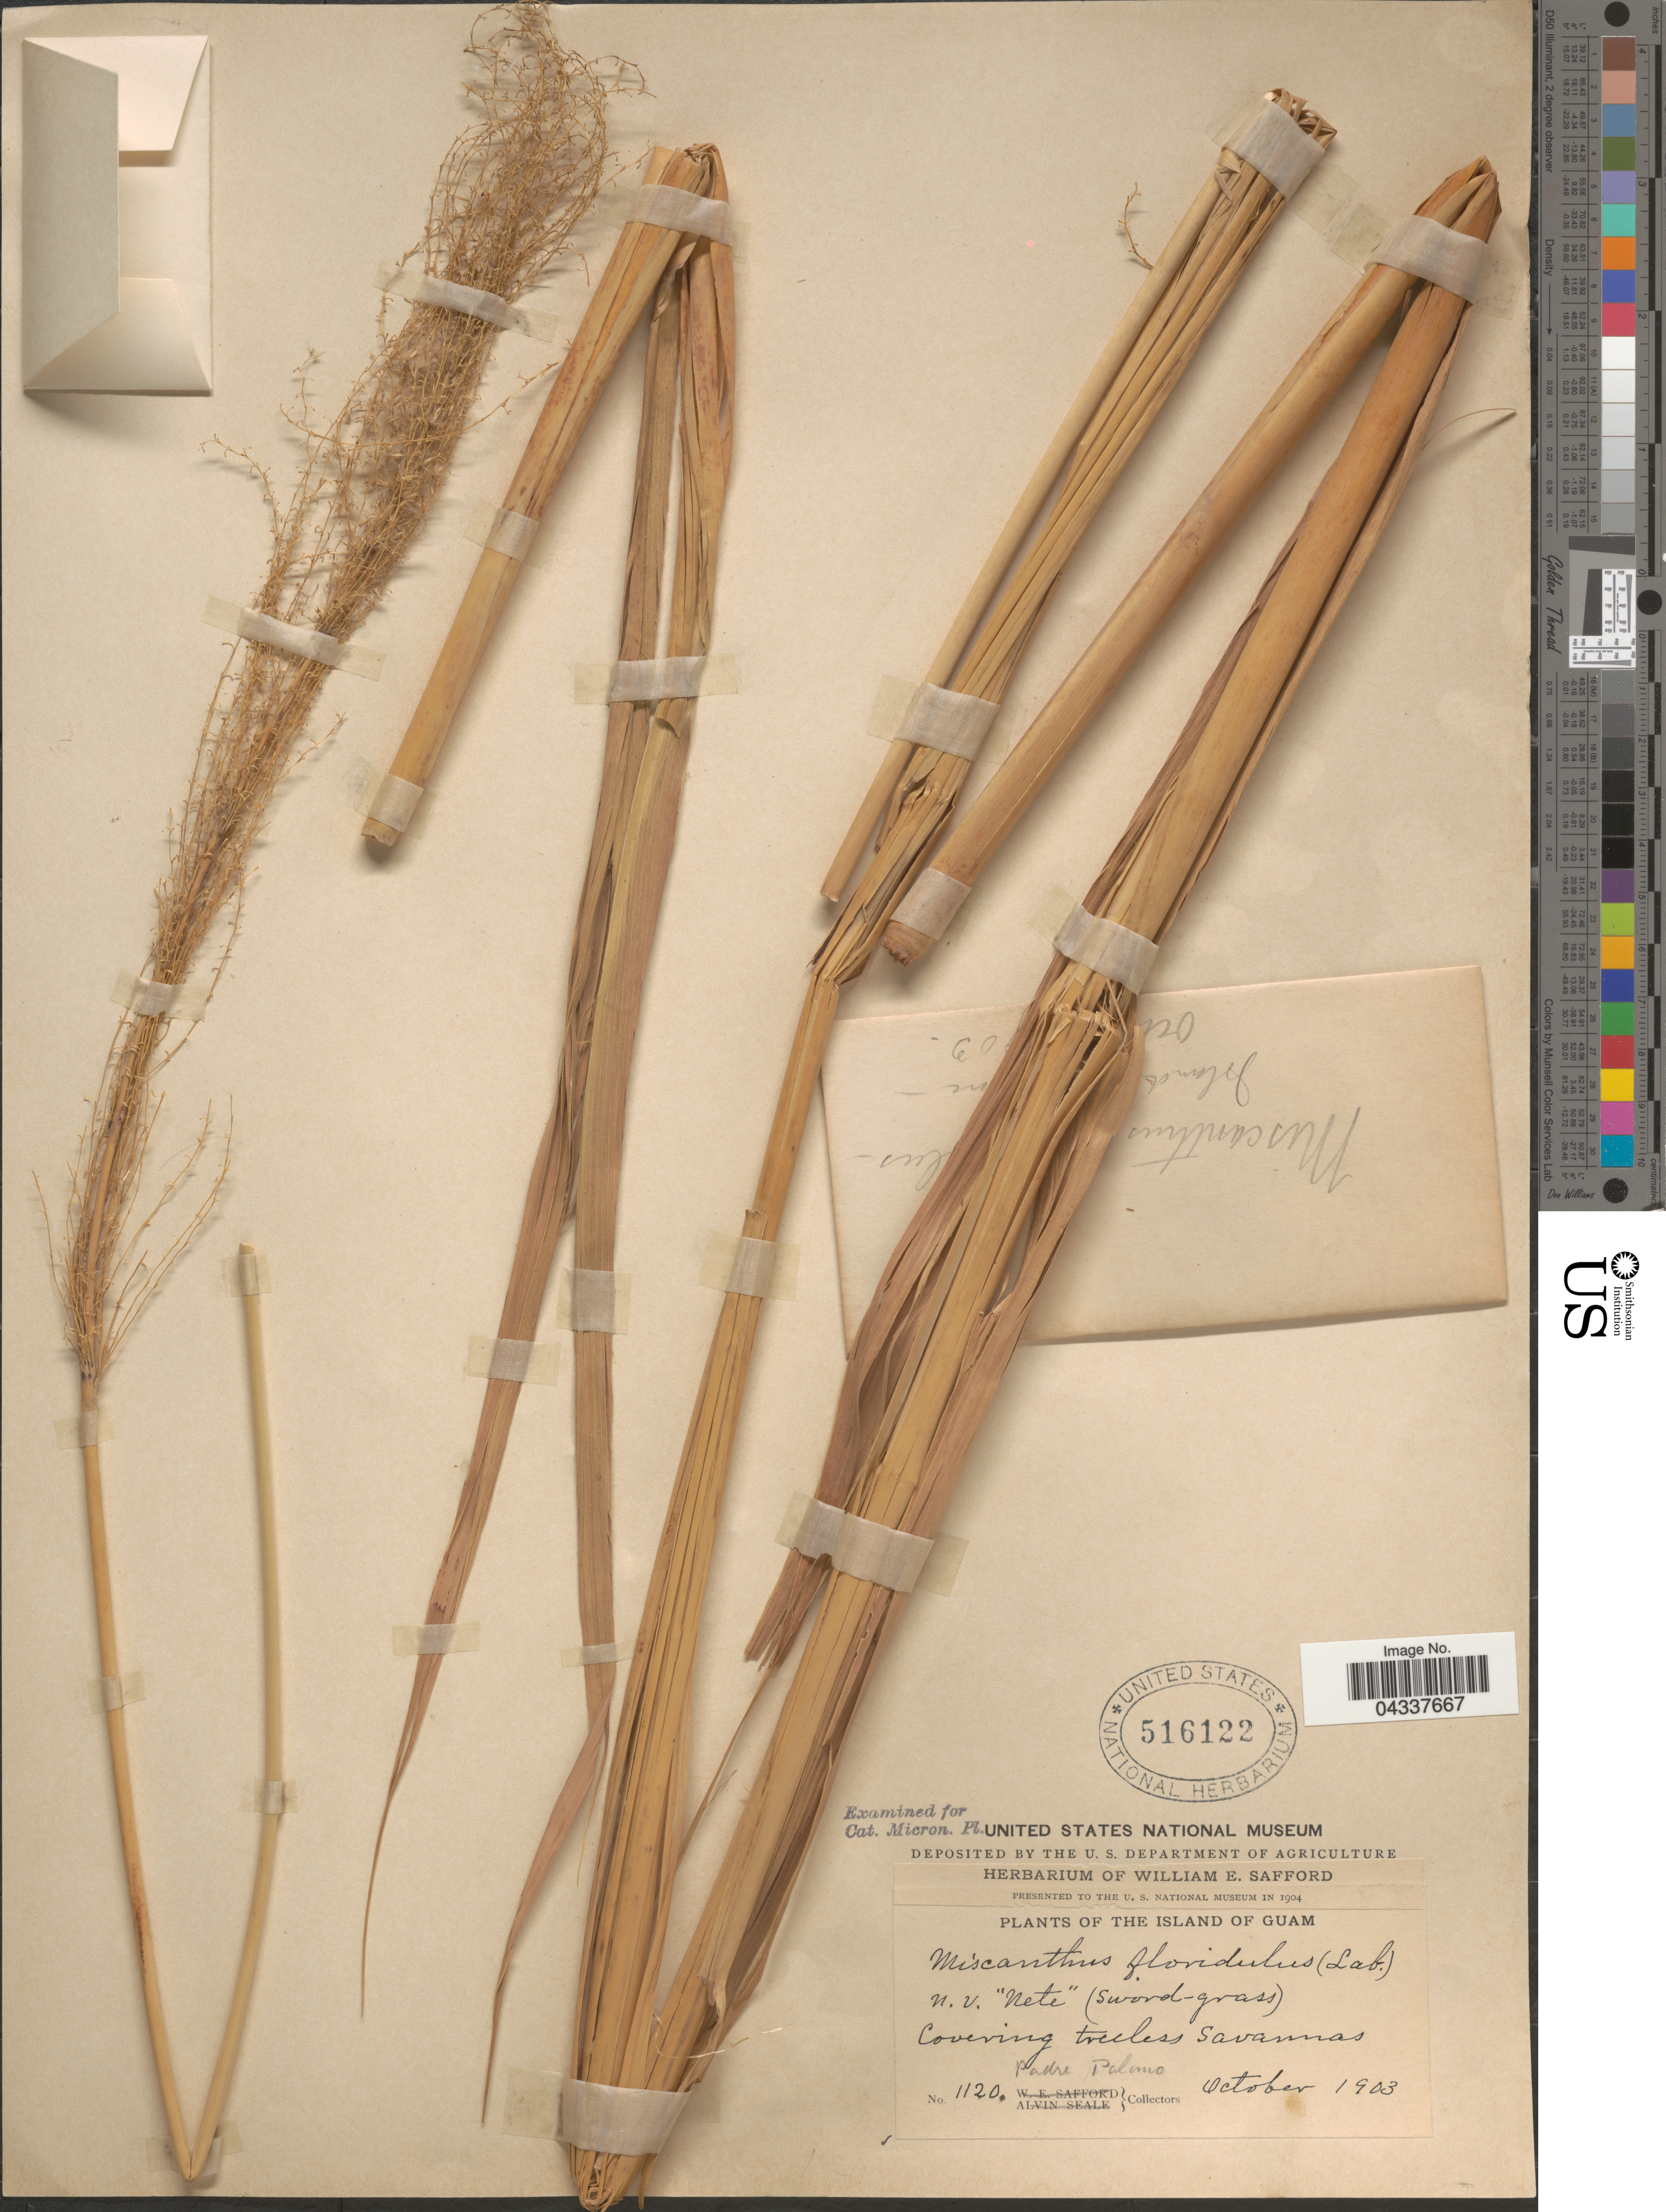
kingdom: Plantae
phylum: Tracheophyta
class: Liliopsida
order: Poales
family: Poaceae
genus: Miscanthus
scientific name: Miscanthus floridulus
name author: (Labill.) Warb.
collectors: Padre Palemo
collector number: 1120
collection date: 1903-10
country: Guam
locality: Island of Guam.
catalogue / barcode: US 516122